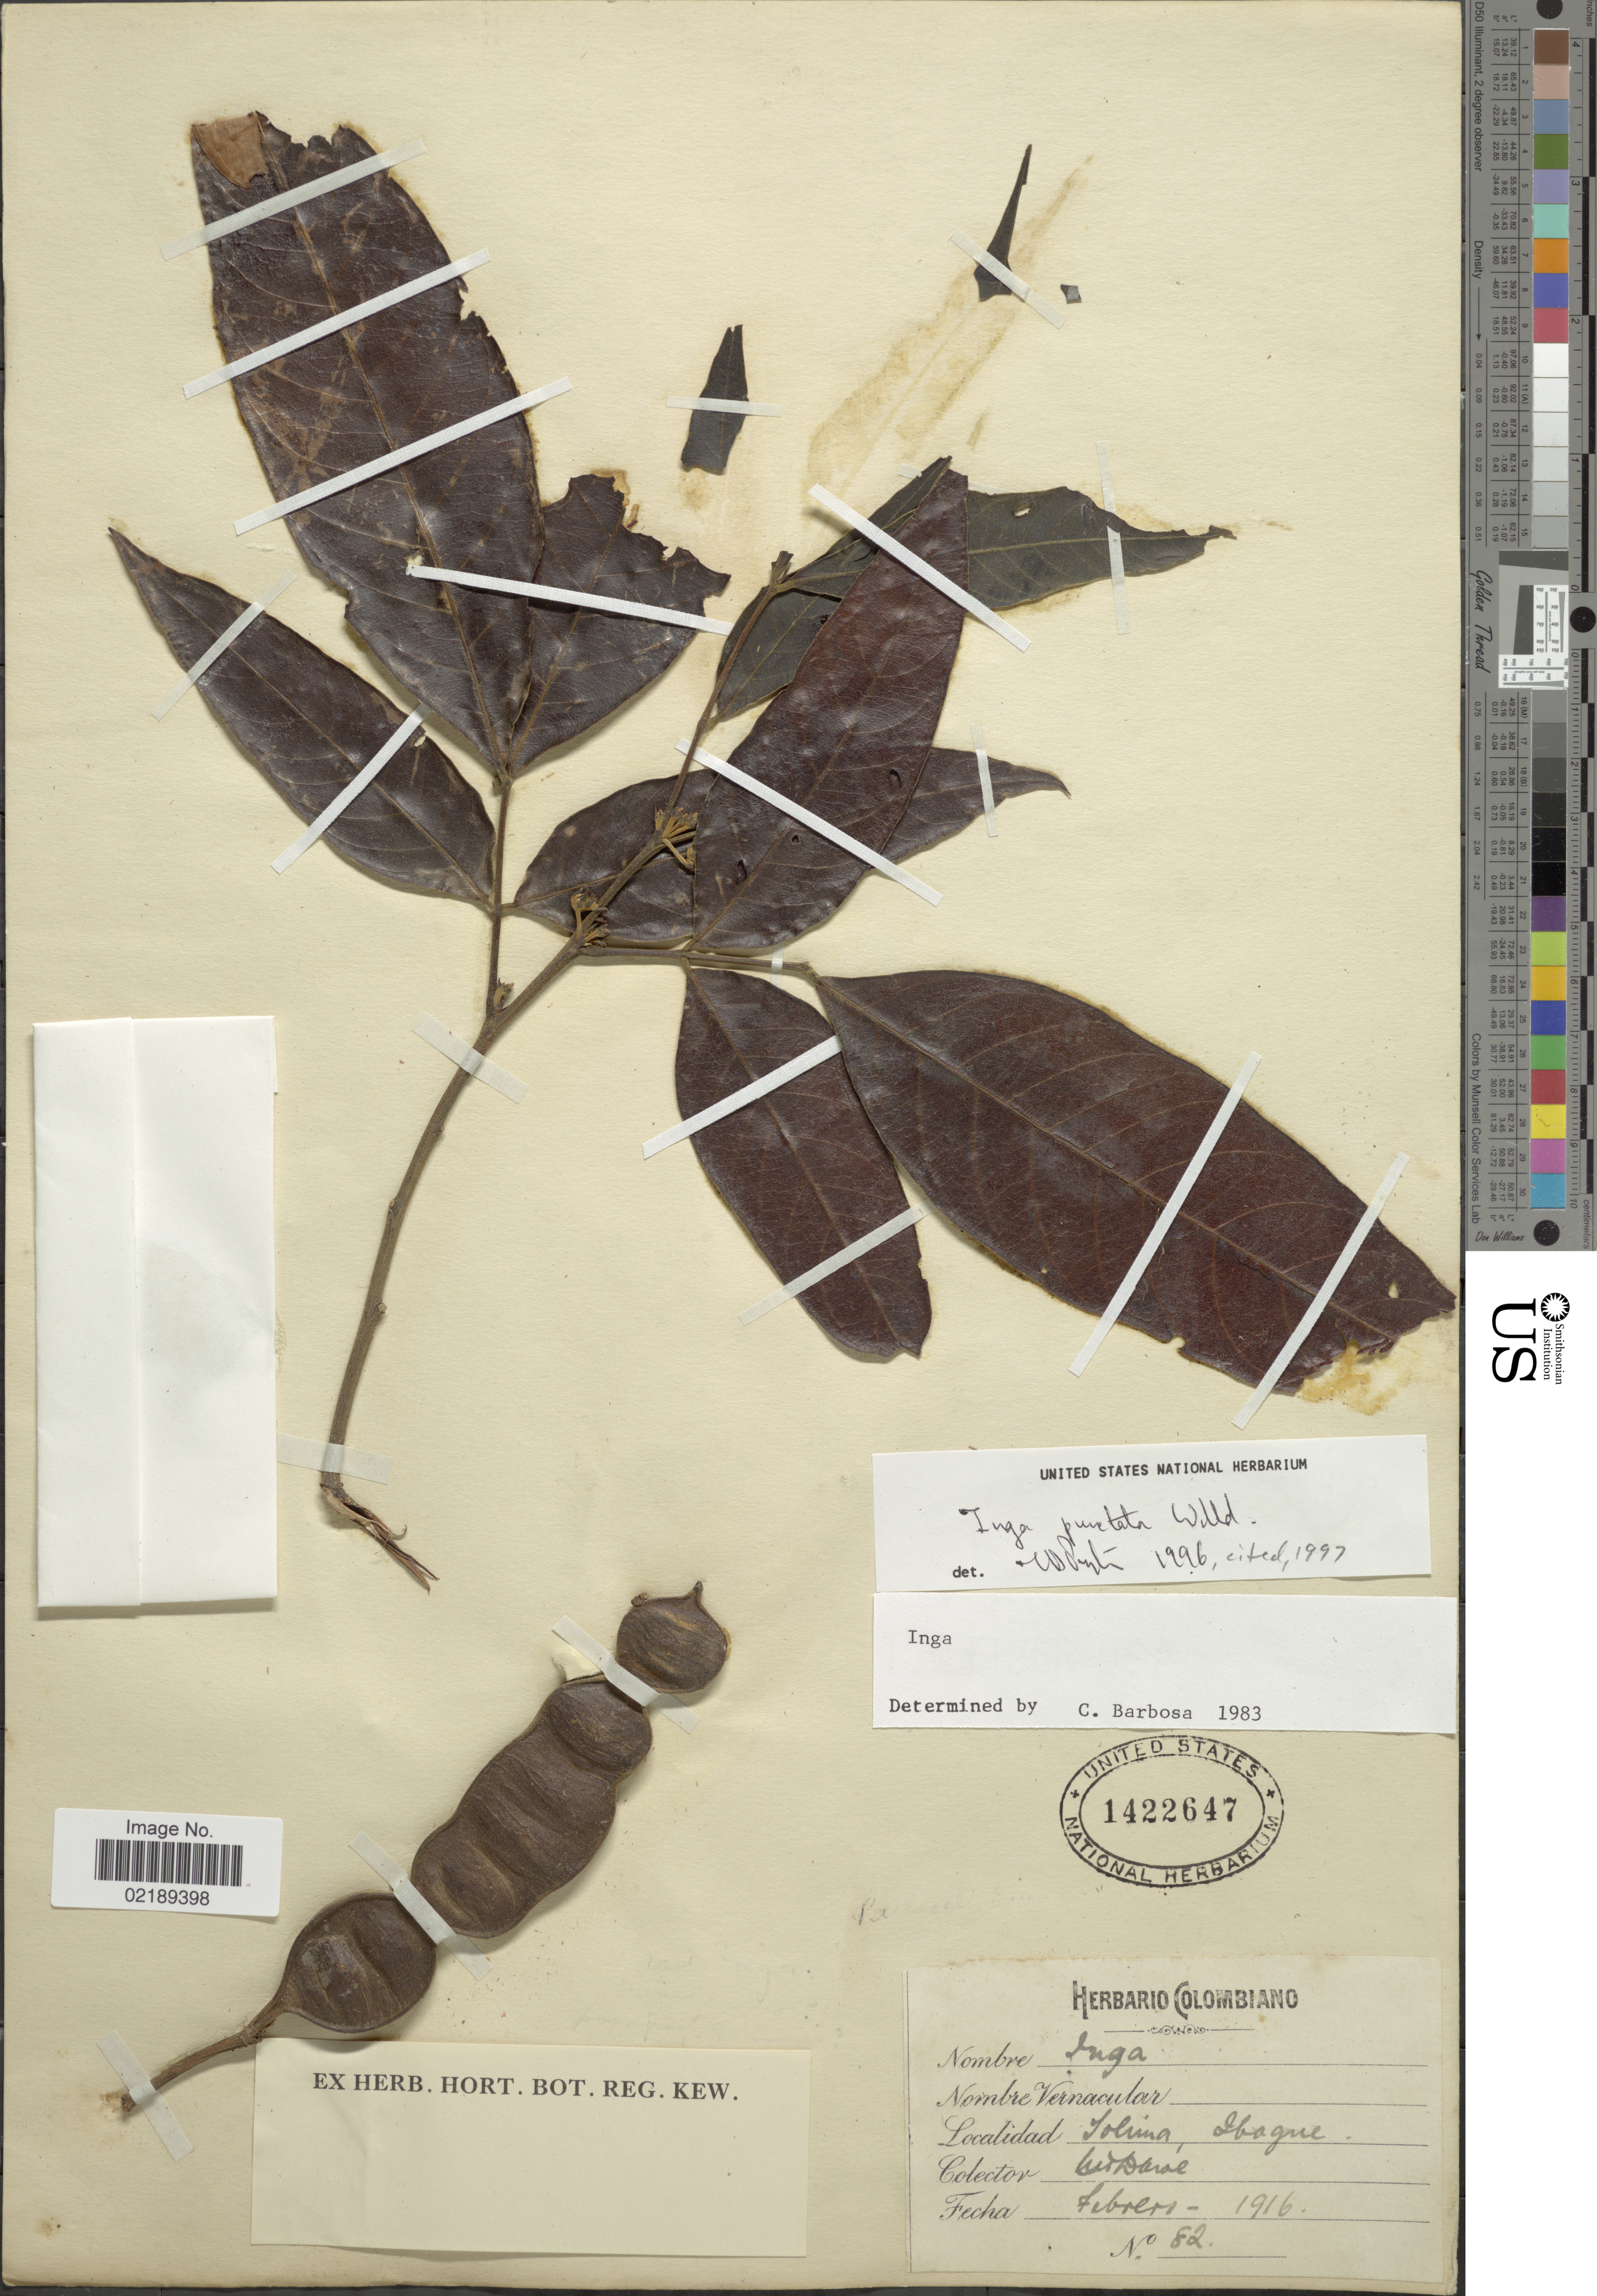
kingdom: Plantae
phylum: Tracheophyta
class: Magnoliopsida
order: Fabales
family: Fabaceae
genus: Inga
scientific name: Inga punctata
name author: Willd.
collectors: M. T. Dawe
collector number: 82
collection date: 1916-02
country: Colombia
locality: Tolima, Ibague.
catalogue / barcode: US 1422647